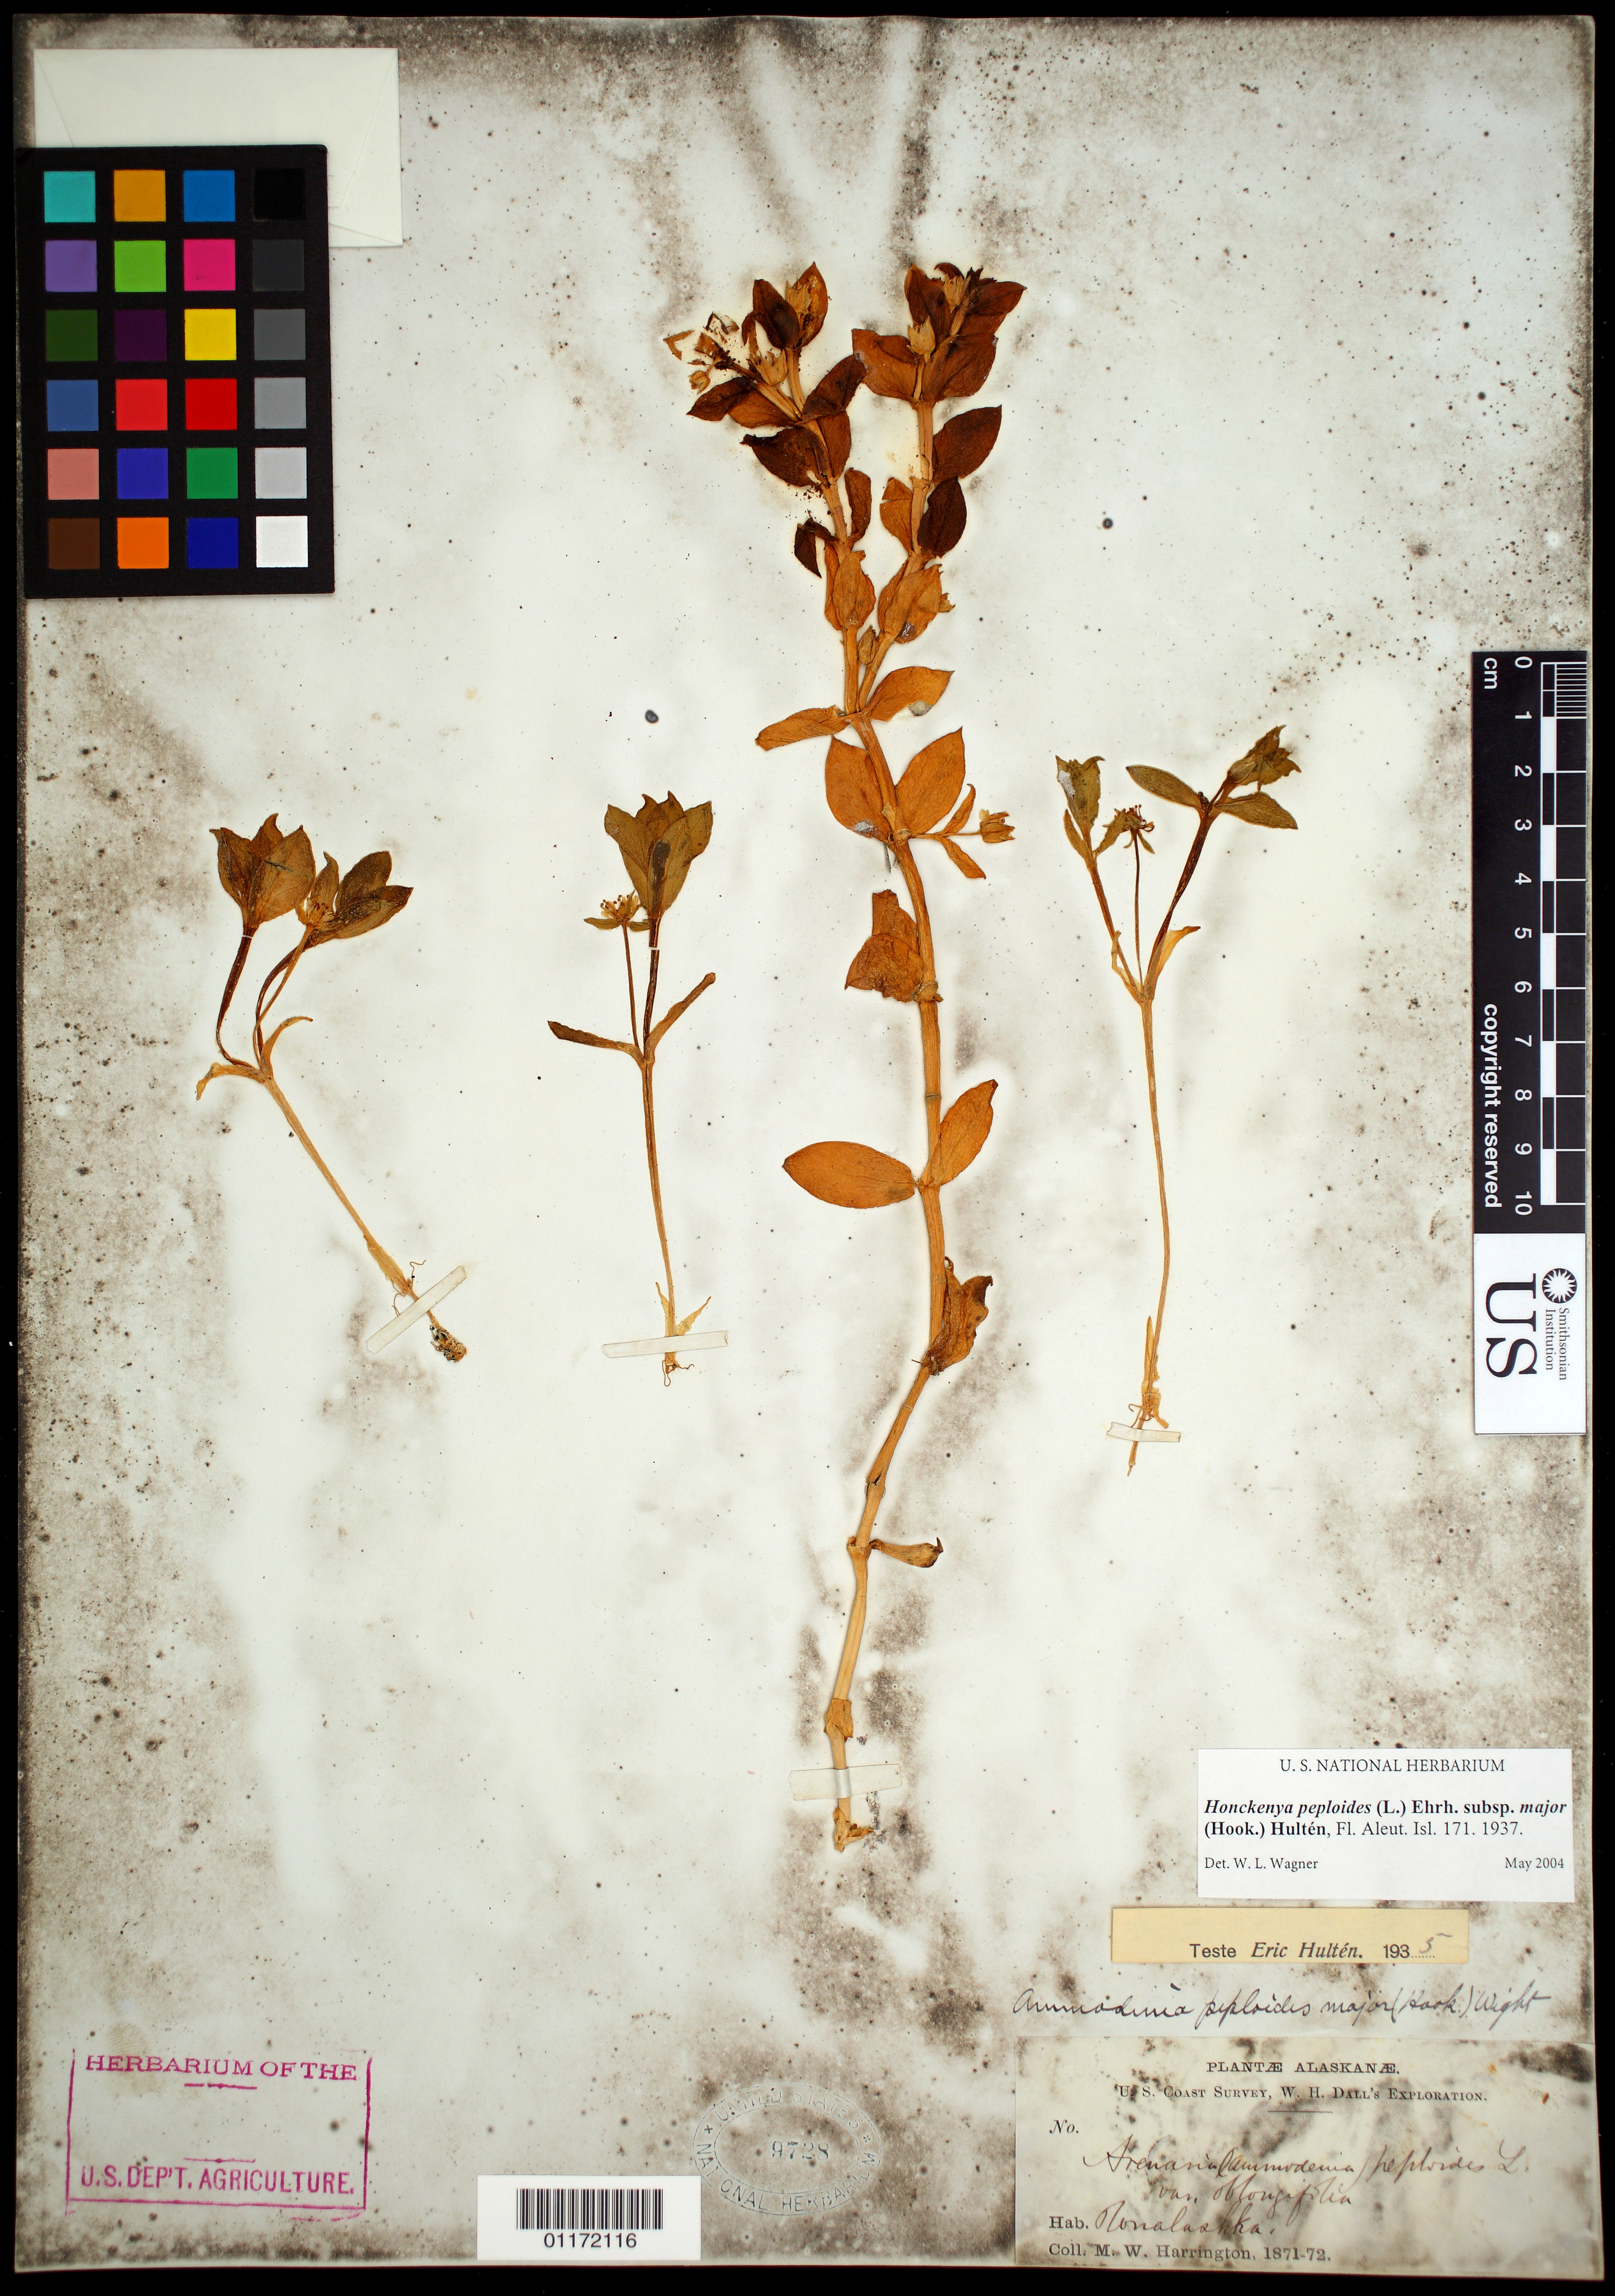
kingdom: Plantae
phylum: Tracheophyta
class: Magnoliopsida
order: Caryophyllales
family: Caryophyllaceae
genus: Honckenya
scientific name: Honckenya peploides subsp. major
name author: (Hook.) Hultén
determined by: Wagner, W. L., (BOT), Smithsonian Institution - National Museum of Natural History (UNITED STATES)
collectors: M. W. Harrington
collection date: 1871/1872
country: United States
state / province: Alaska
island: Unalaska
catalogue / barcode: US 9728